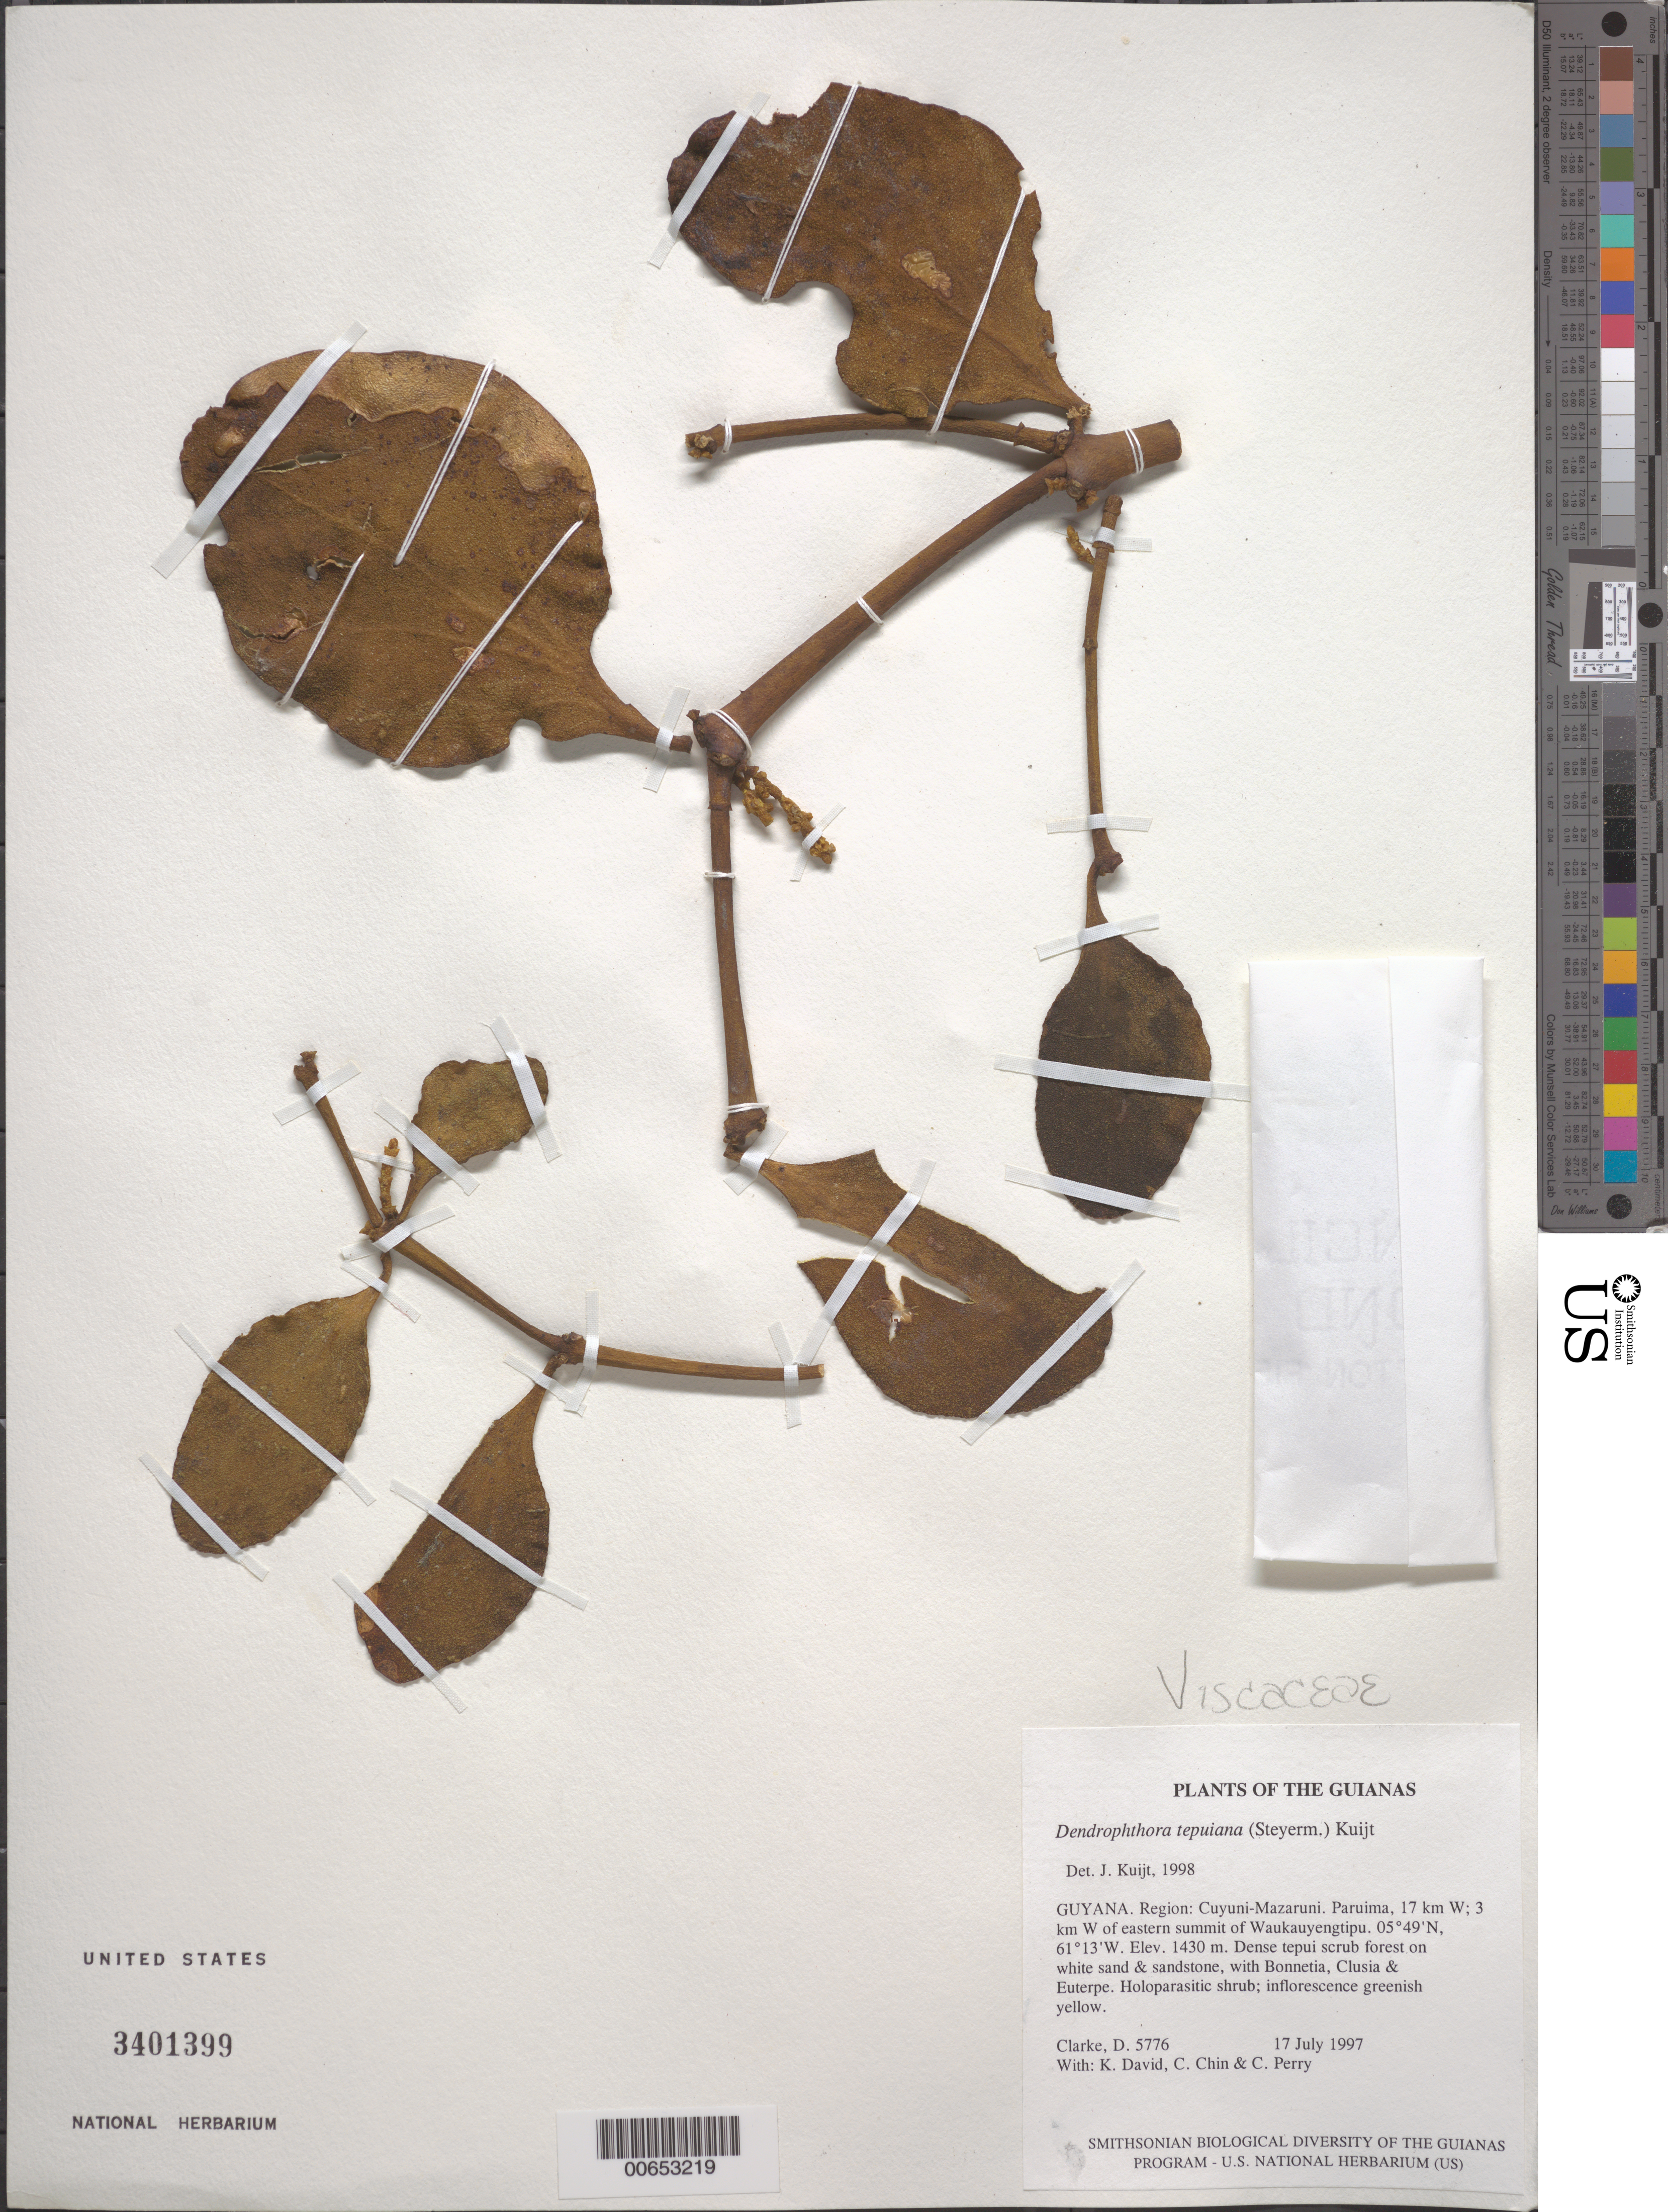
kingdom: Plantae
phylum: Tracheophyta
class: Magnoliopsida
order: Santalales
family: Viscaceae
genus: Dendrophthora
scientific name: Dendrophthora tepuiana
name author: (Steyerm.) Kuijt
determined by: Kuijt, Job, (CANADA)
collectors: H. D. Clarke, K. David, C. Chin & C. Perry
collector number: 5776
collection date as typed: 17 July 1997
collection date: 1997-07-17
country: Guyana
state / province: Cuyuni-Mazaruni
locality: Paruima, 17 km W; 3 km W of eastern summit of Waukauyengtipu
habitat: Dense tepui scrub forest on white sand & sandstone, with Bonnetia, Clusia & Euterpe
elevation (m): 1430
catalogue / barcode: US 3401399